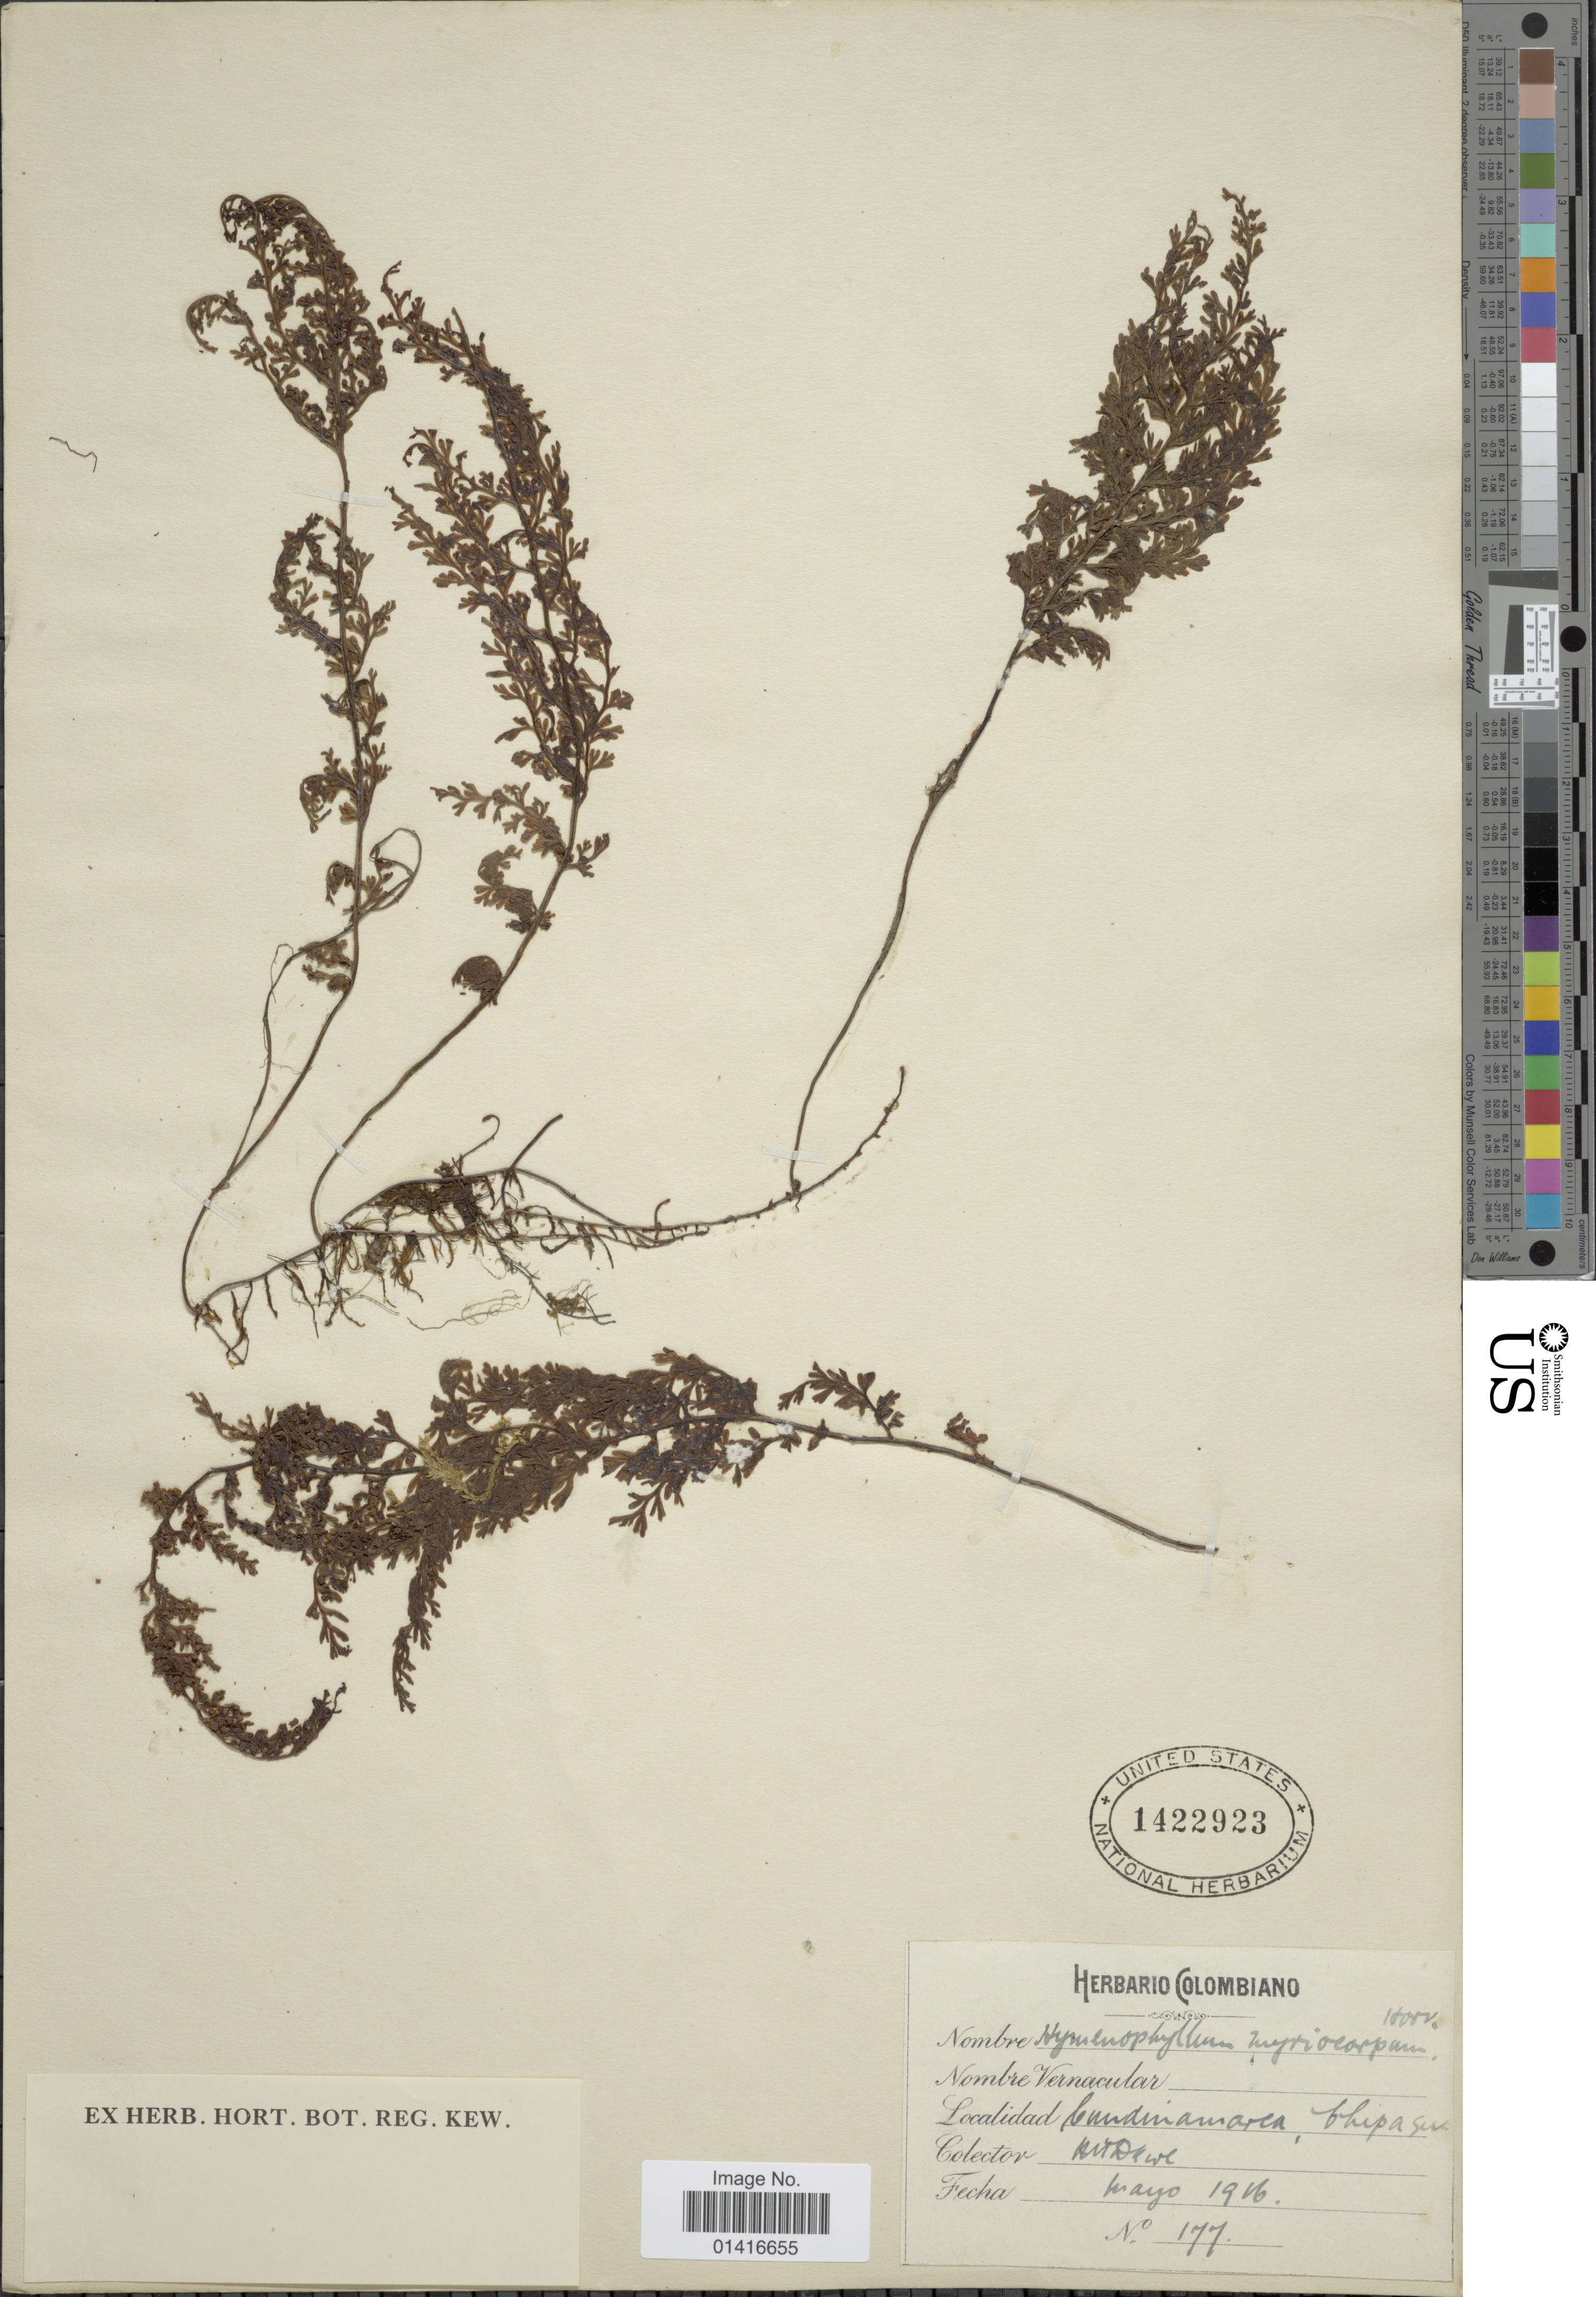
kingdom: Plantae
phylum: Tracheophyta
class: Polypodiopsida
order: Hymenophyllales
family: Hymenophyllaceae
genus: Hymenophyllum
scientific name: Hymenophyllum myriocarpum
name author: Hook.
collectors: M. T. Dawe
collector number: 177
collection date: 1916-05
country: Colombia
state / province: Cundinamarca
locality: Chipaque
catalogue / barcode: US 1422923